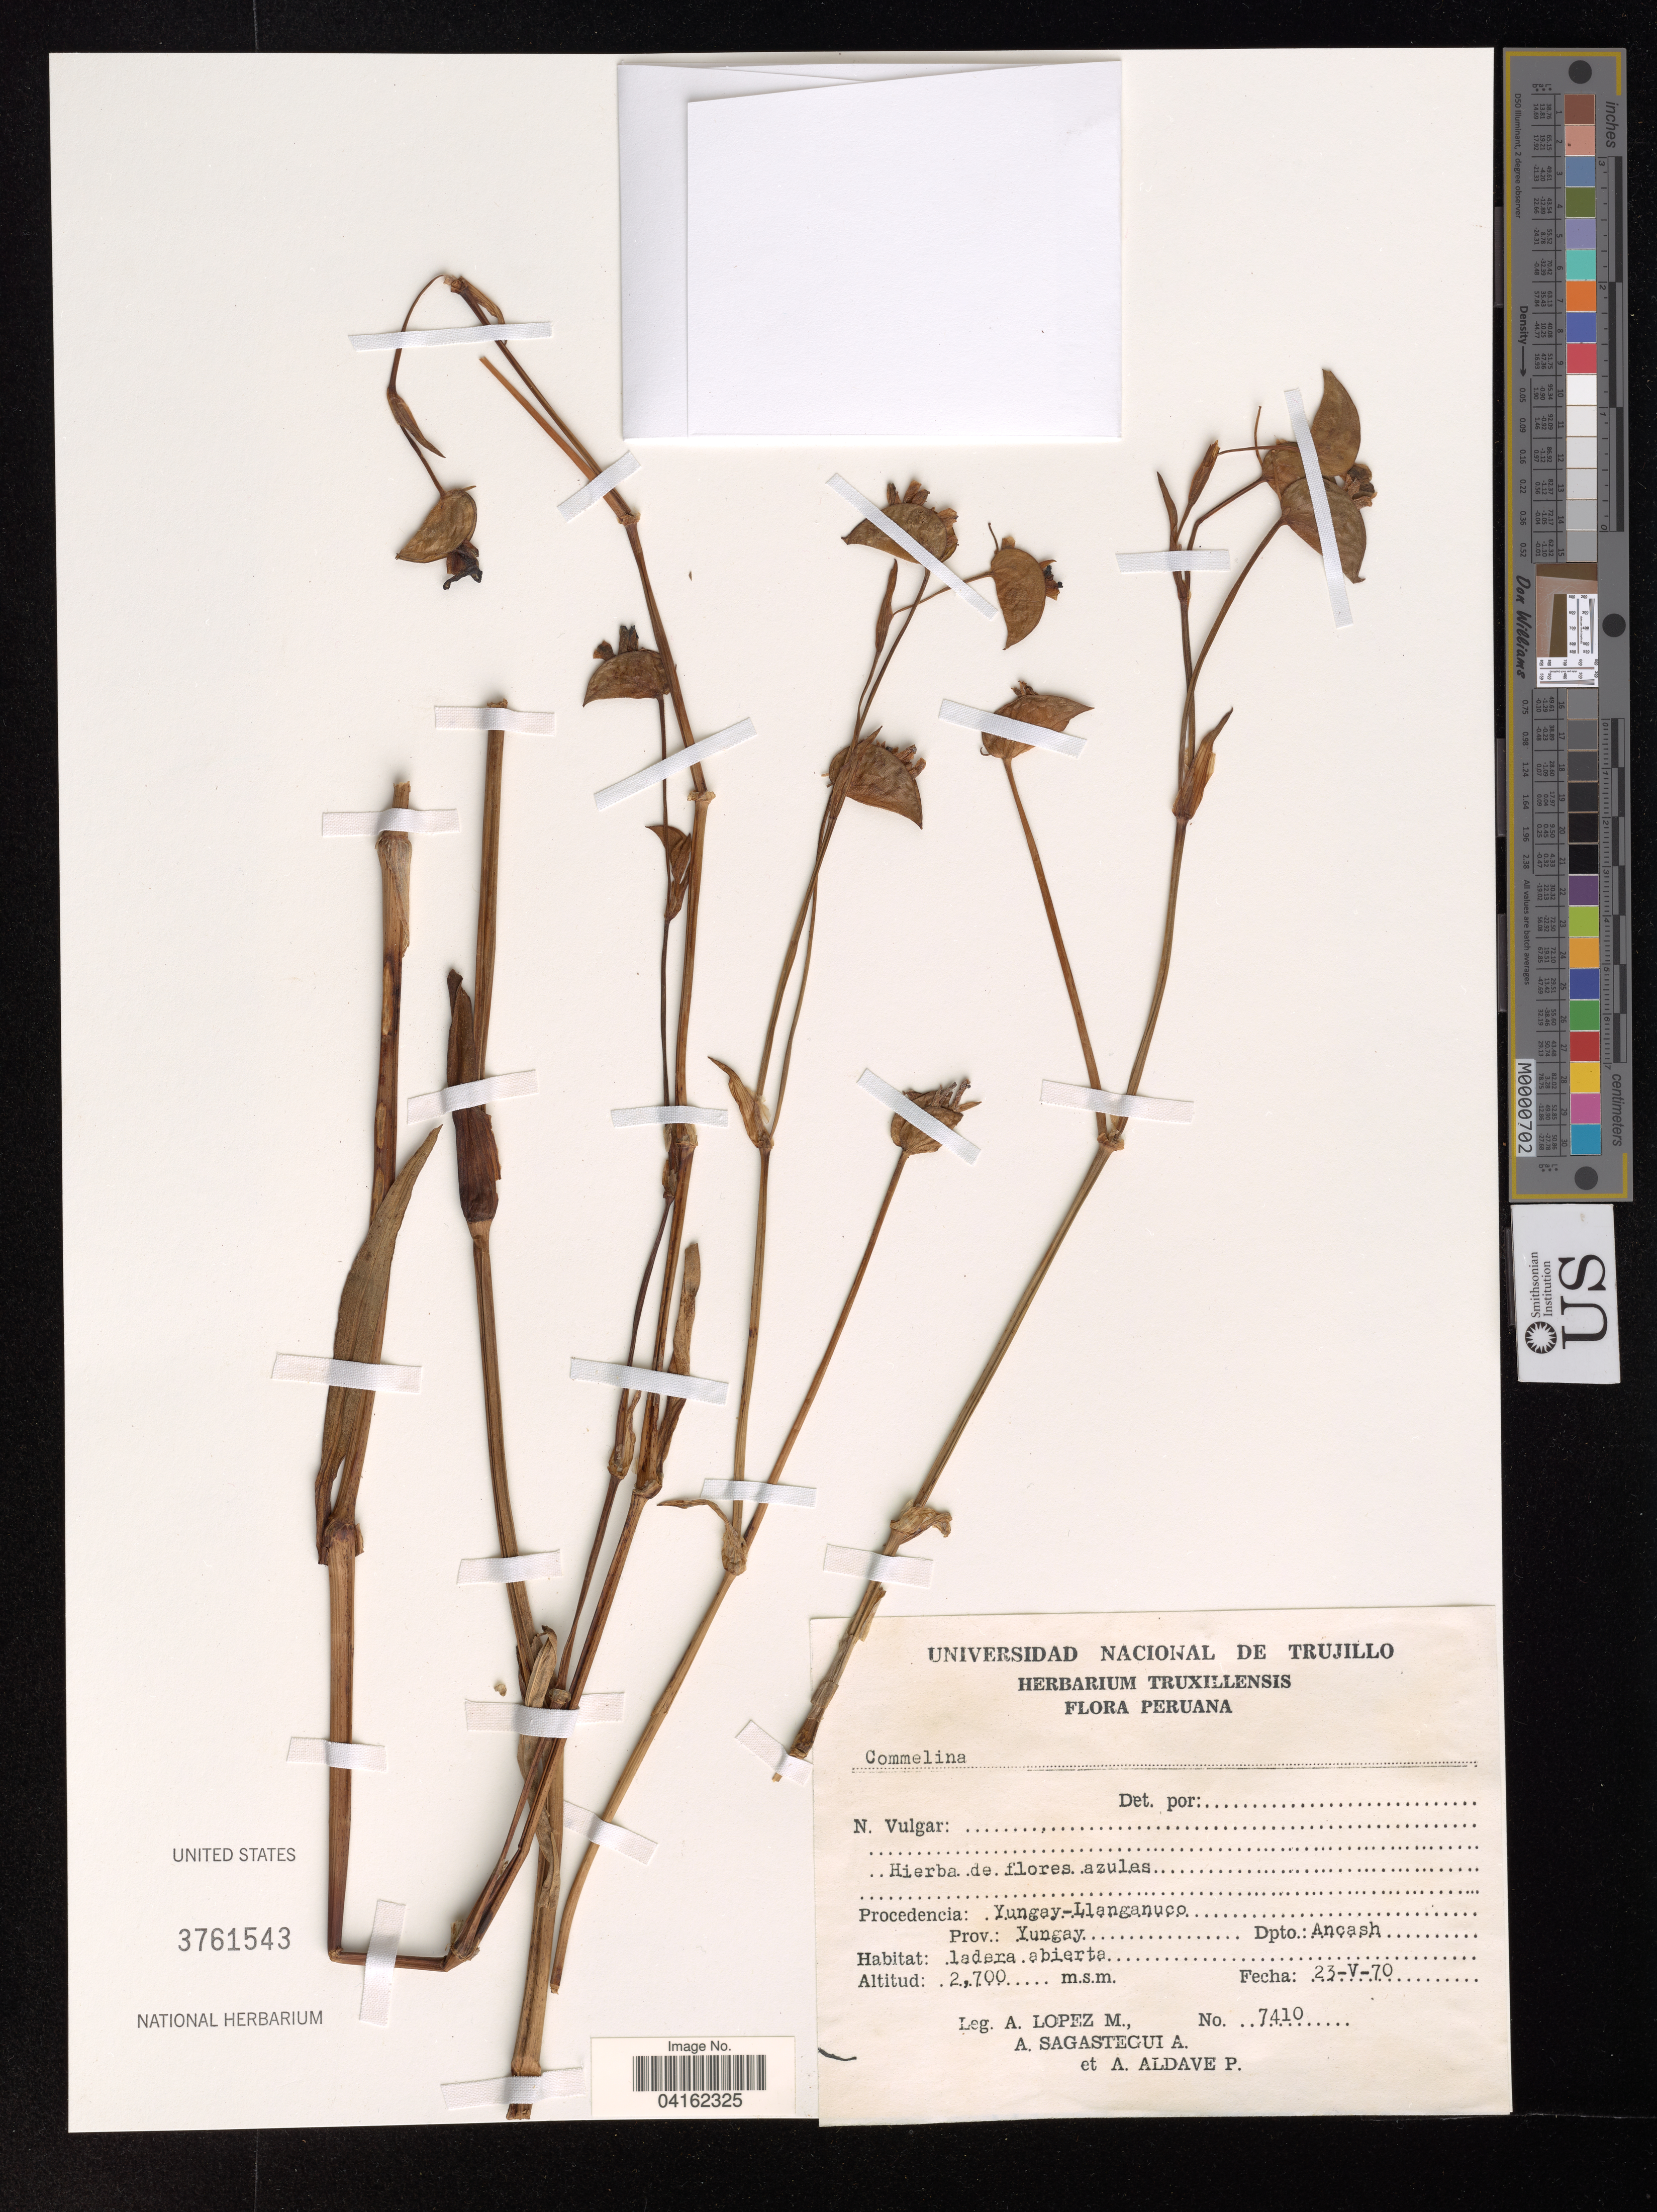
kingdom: Plantae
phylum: Tracheophyta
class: Liliopsida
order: Commelinales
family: Commelinaceae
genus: Commelina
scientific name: Commelina sp.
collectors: A. Lopez M., A. Sagástegui A. & A. Aldave P.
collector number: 7410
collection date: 1970-05-23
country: Peru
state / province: Ancash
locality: Procedencia: Yungay-Llanganuco. Prov. Yungay. Dpto.: Ancash.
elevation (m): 2700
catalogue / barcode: US 3761543